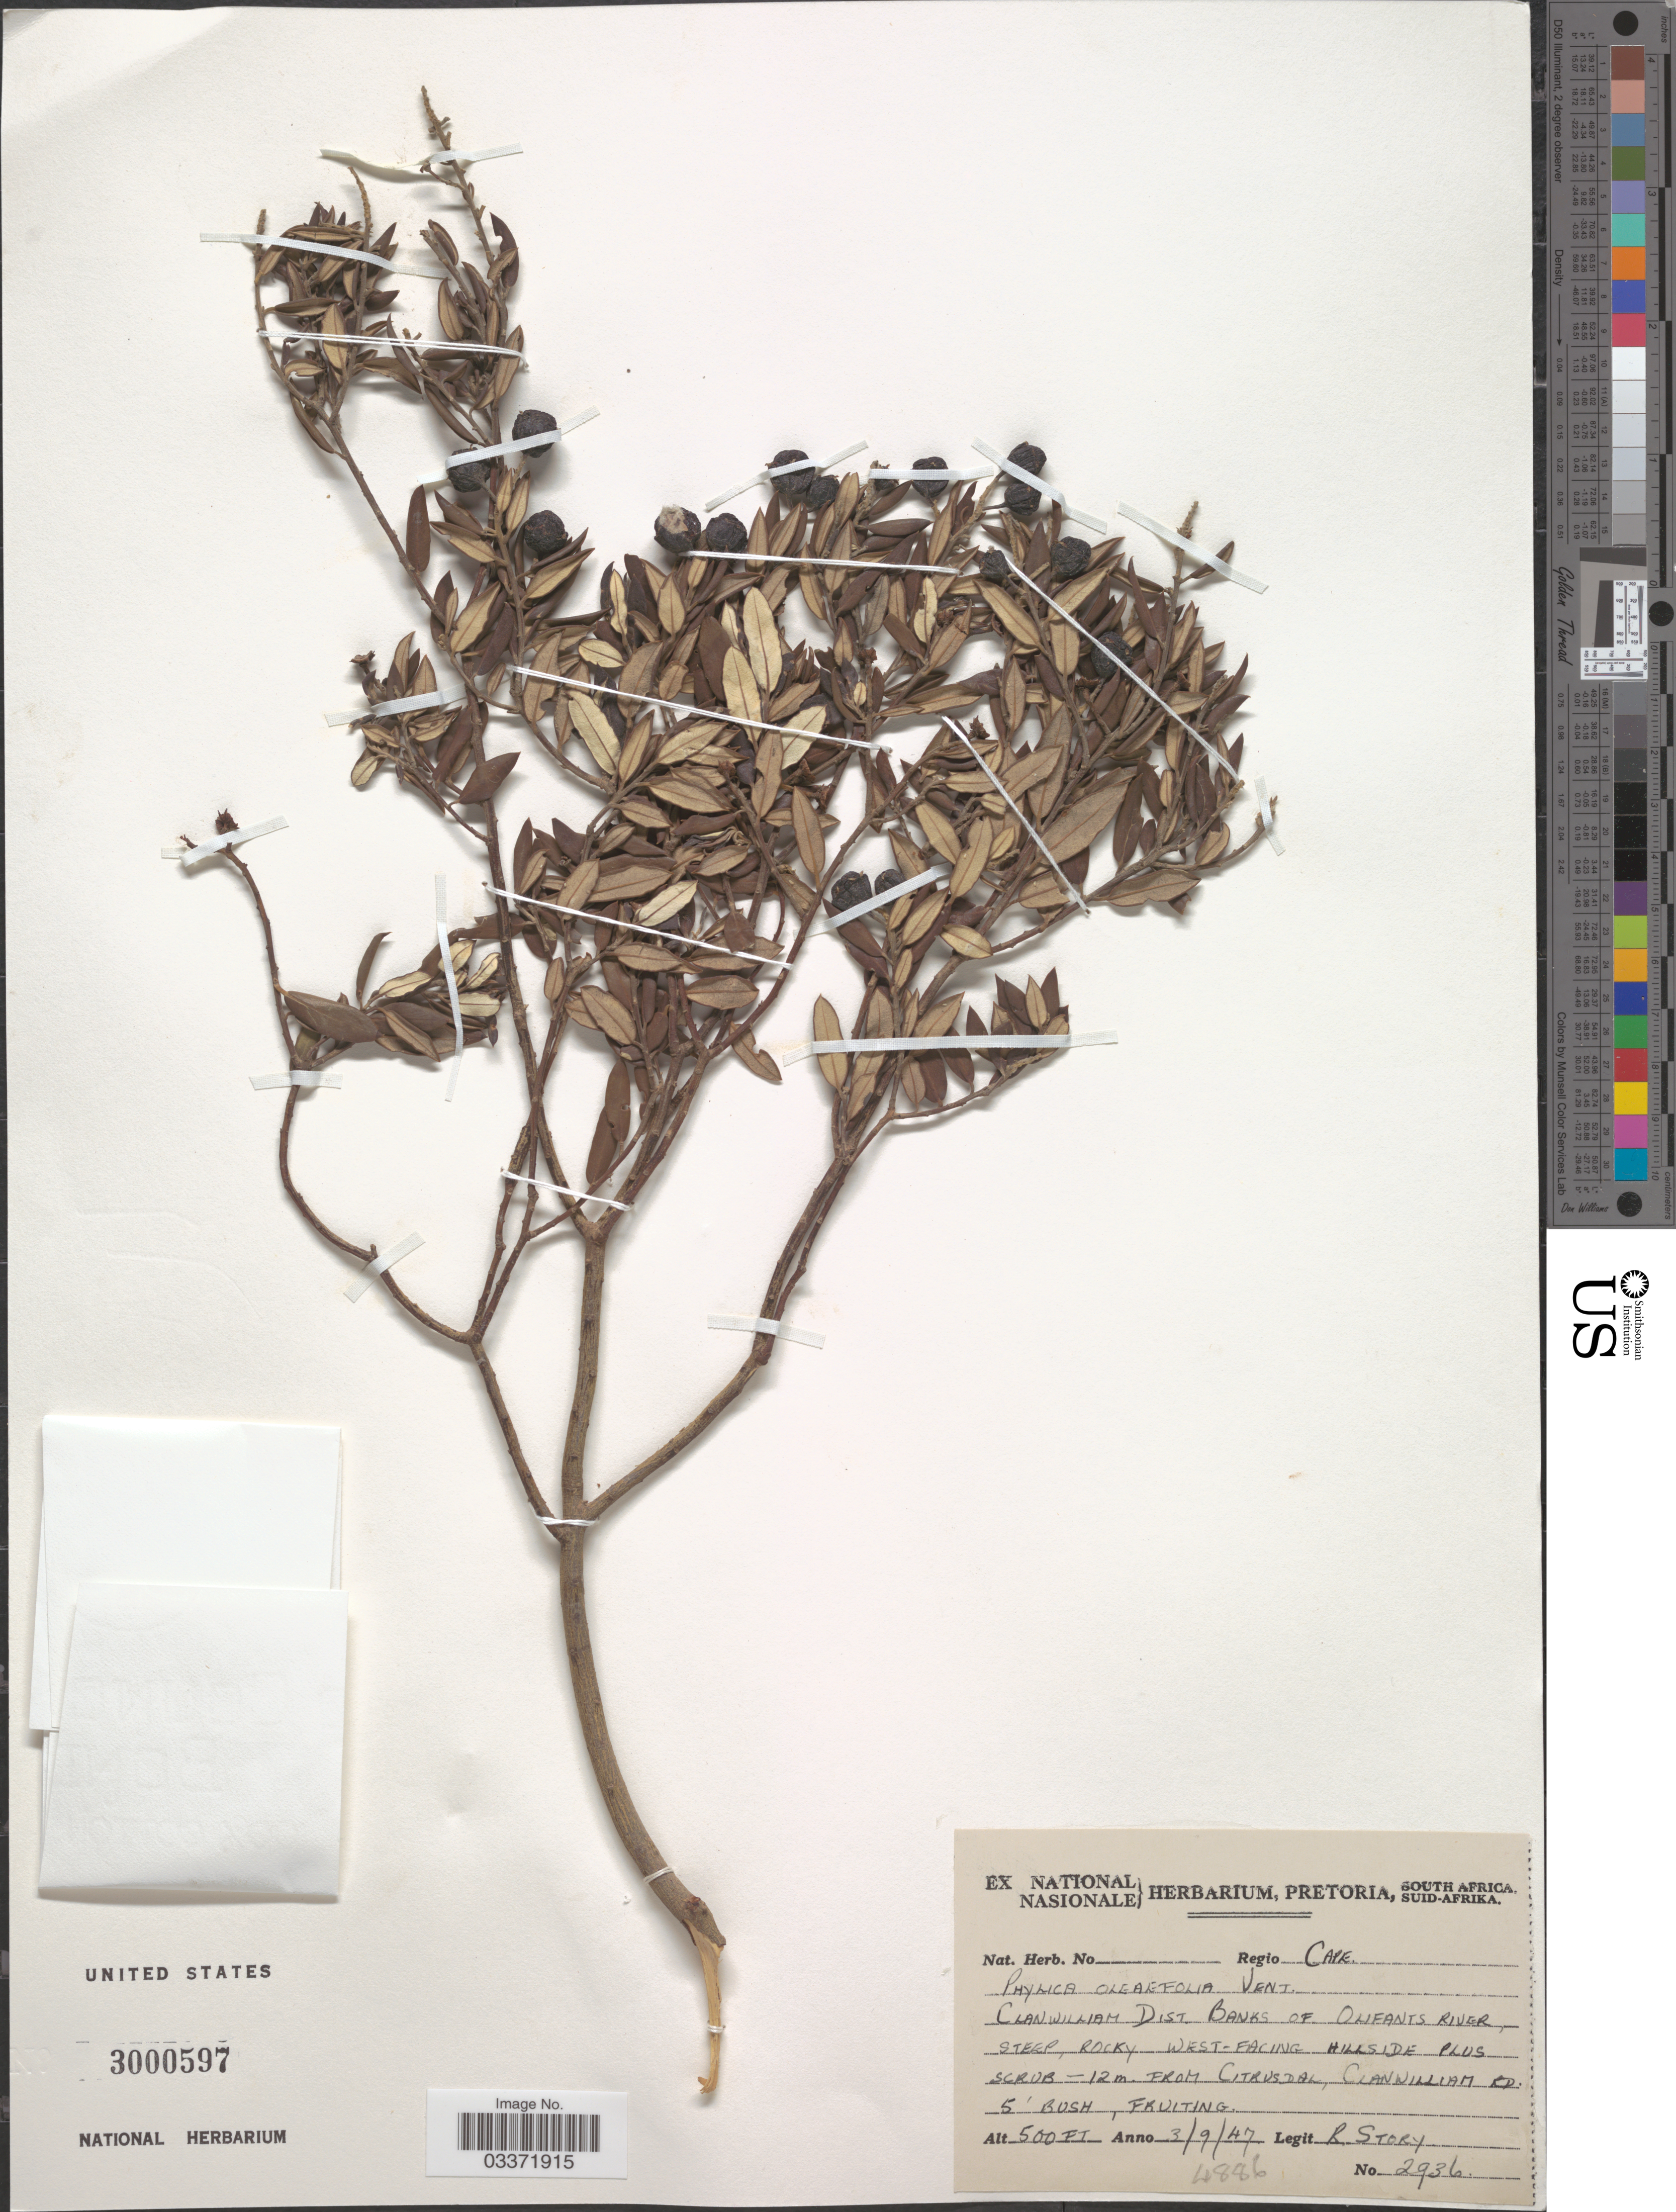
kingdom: Plantae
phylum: Tracheophyta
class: Magnoliopsida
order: Rosales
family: Rhamnaceae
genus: Phylica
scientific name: Phylica oleoides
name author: DC.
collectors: R. Story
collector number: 2936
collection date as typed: Transcribed d/m/y: 3/9/47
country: South Africa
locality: Regio Cape. Clanwilliam Dist. Banks of Olifants River, steep, rocky west-facing hillside. From Citrusdal, Clanwilliam Rd.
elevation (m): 152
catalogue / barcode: US 3000597